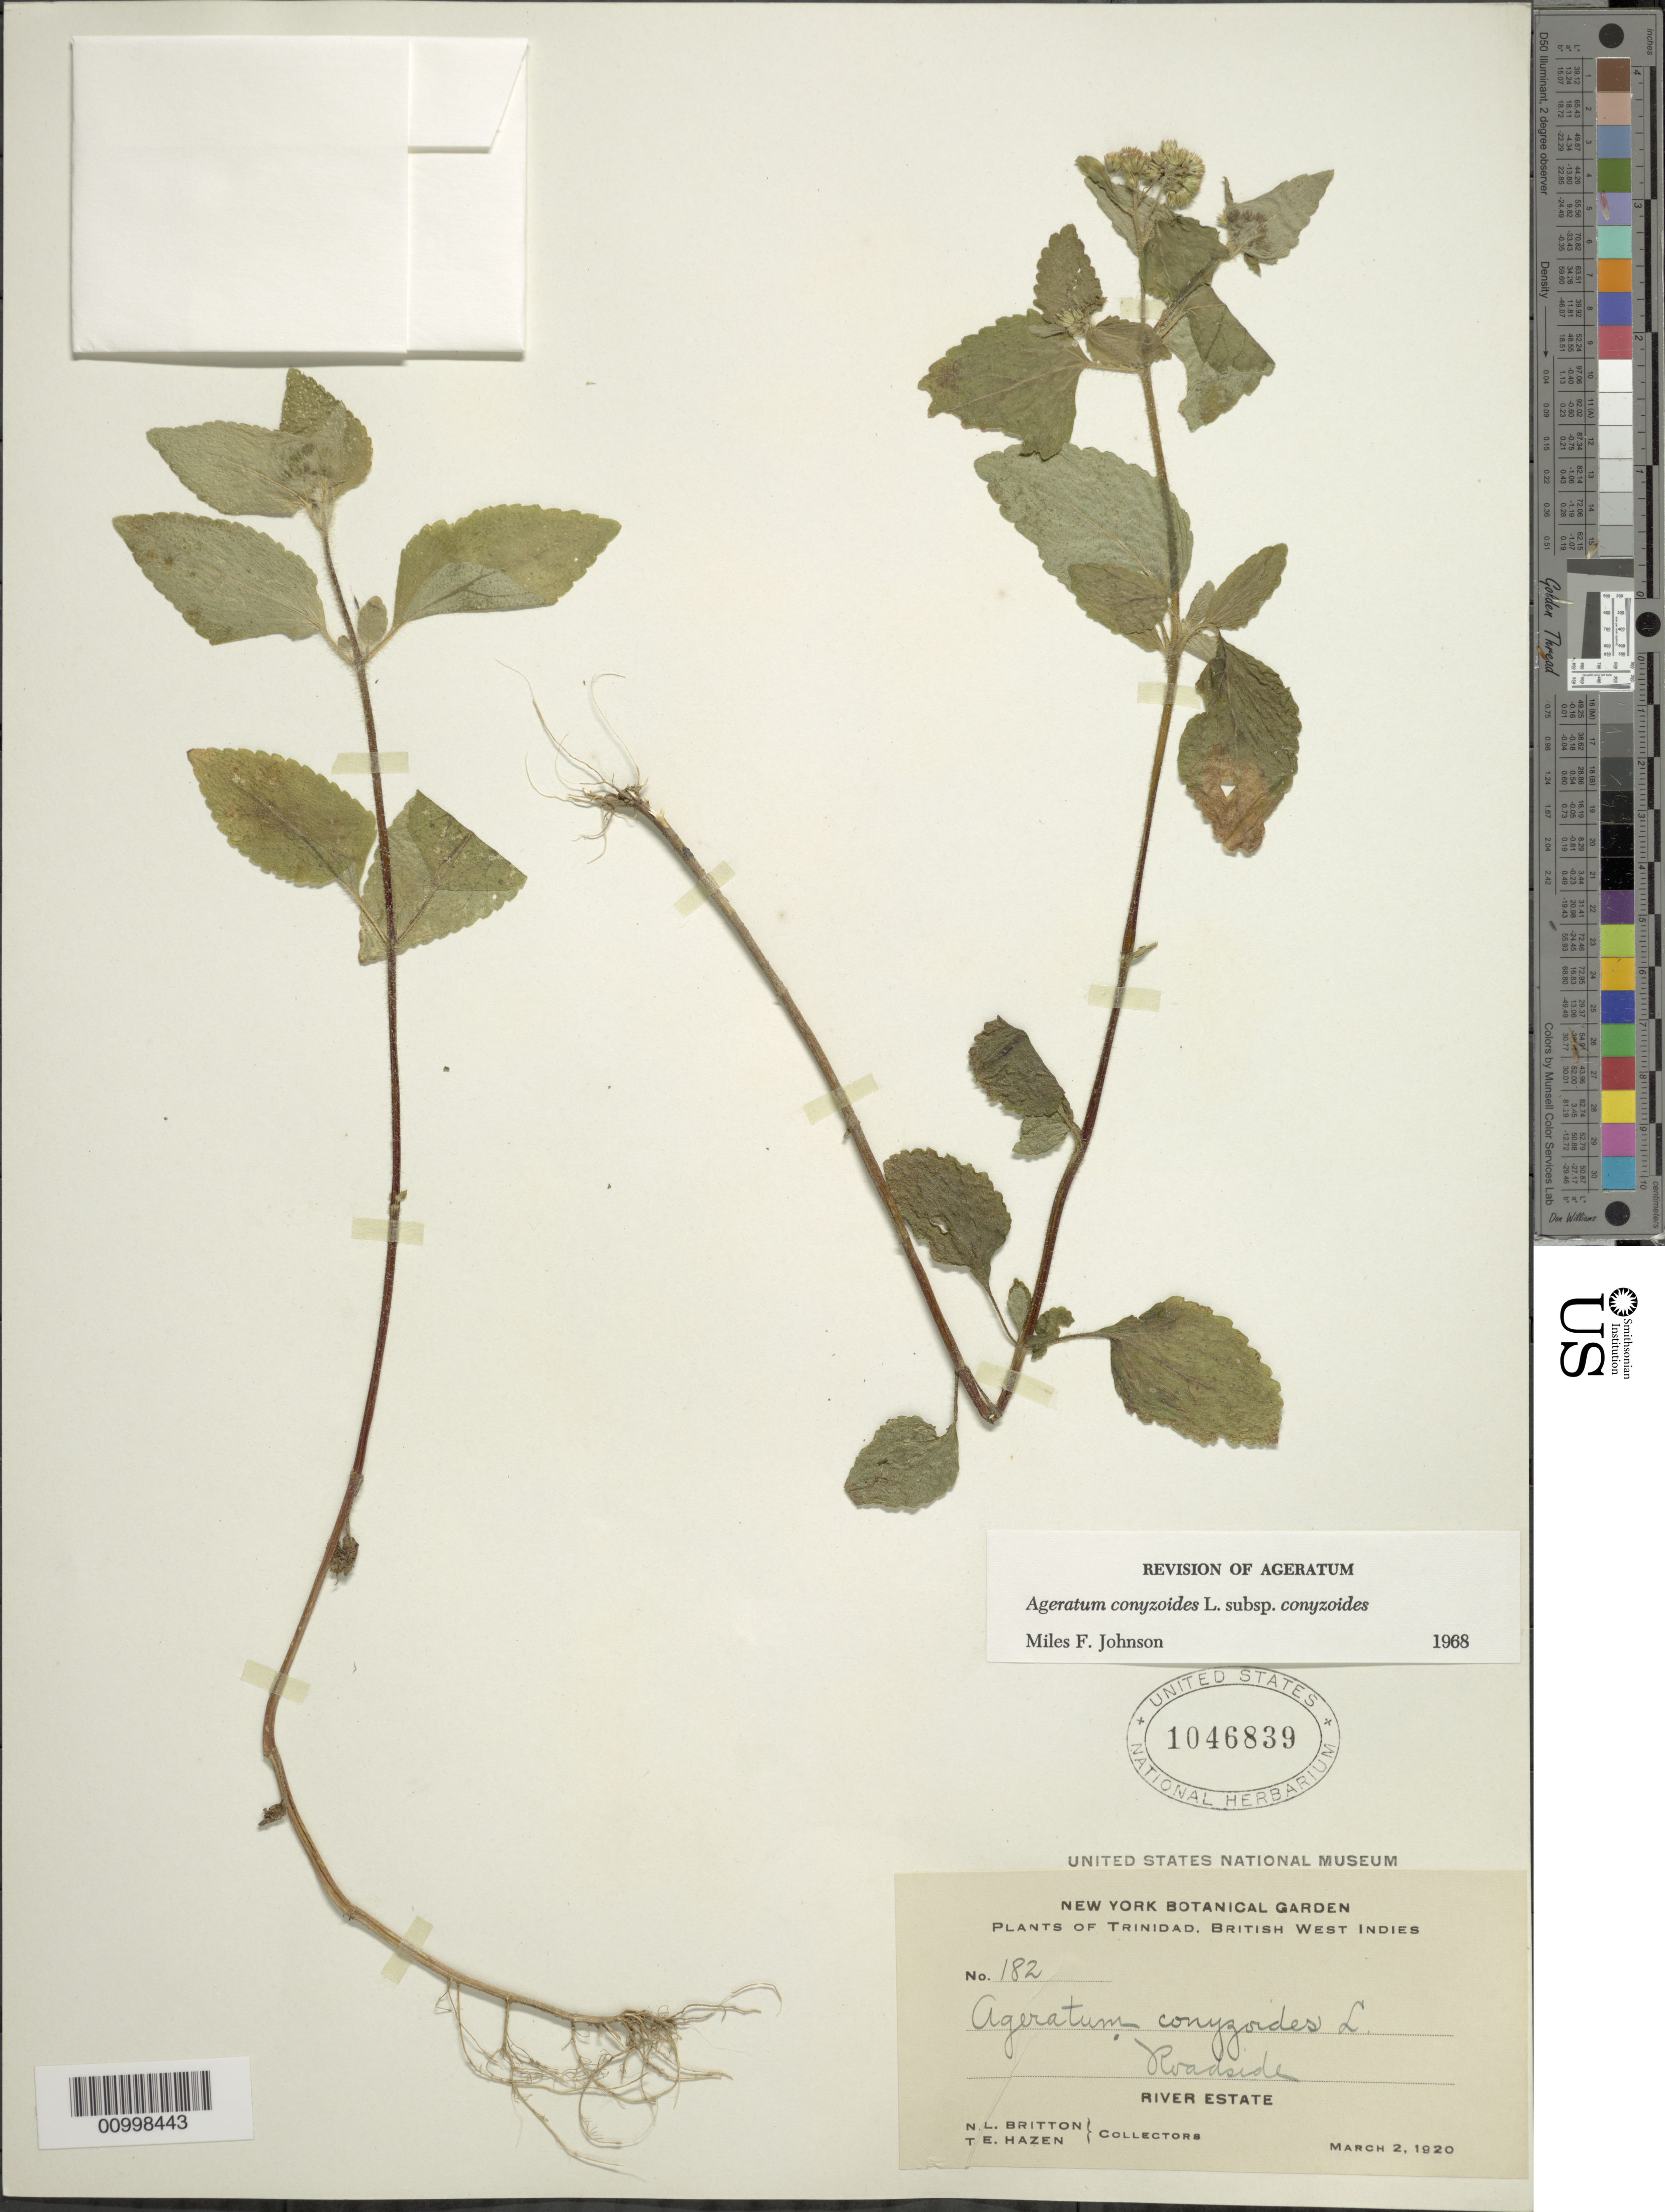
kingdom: Plantae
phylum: Tracheophyta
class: Magnoliopsida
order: Asterales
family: Asteraceae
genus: Ageratum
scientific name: Ageratum conyzoides subsp. conyzoides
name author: L.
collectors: N. Britton & T. E. Hazen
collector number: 182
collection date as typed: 02 Mar 1920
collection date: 1920-03-02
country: Trinidad and Tobago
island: Trinidad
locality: River Estate, roadside.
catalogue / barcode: US 1046839